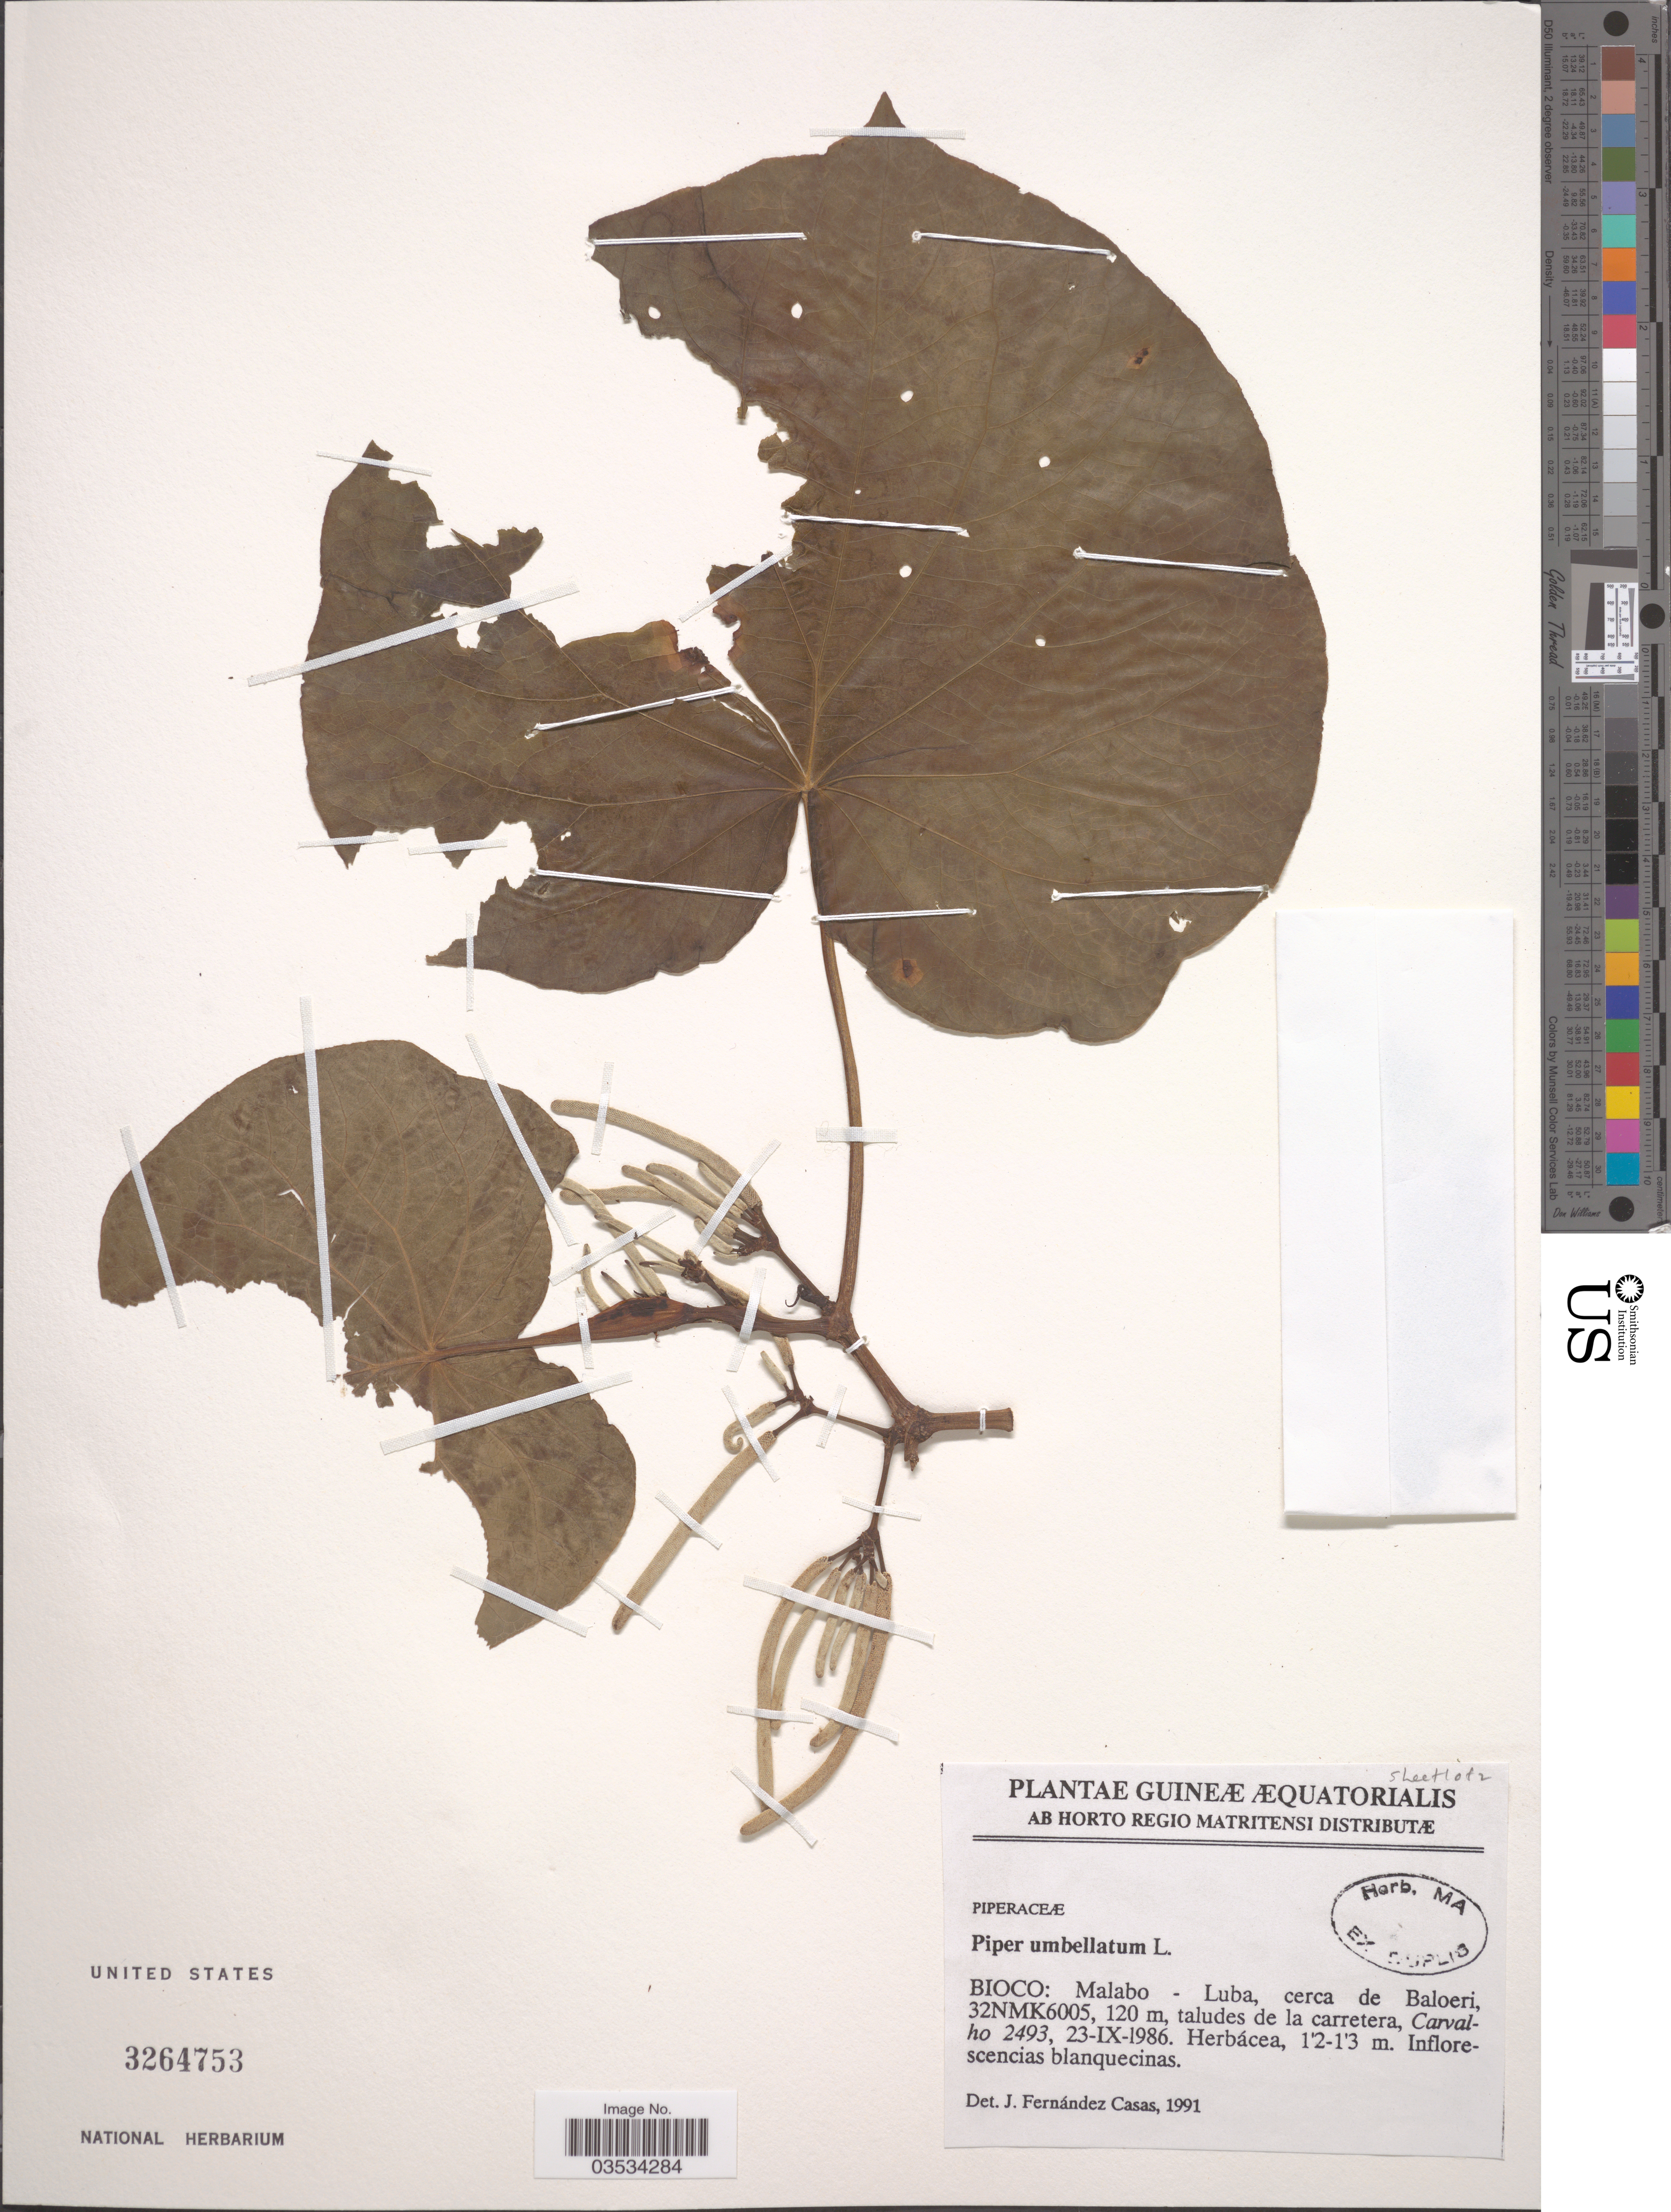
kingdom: Plantae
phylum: Tracheophyta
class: Magnoliopsida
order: Piperales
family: Piperaceae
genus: Piper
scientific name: Piper umbellatum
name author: L.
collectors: Carvalho, --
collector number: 2493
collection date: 1986-09-23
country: Equatorial Guinea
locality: Bioco: Malabo - Luba, cerca de Baloeri, 32NMK6005.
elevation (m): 120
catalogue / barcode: US 3264753